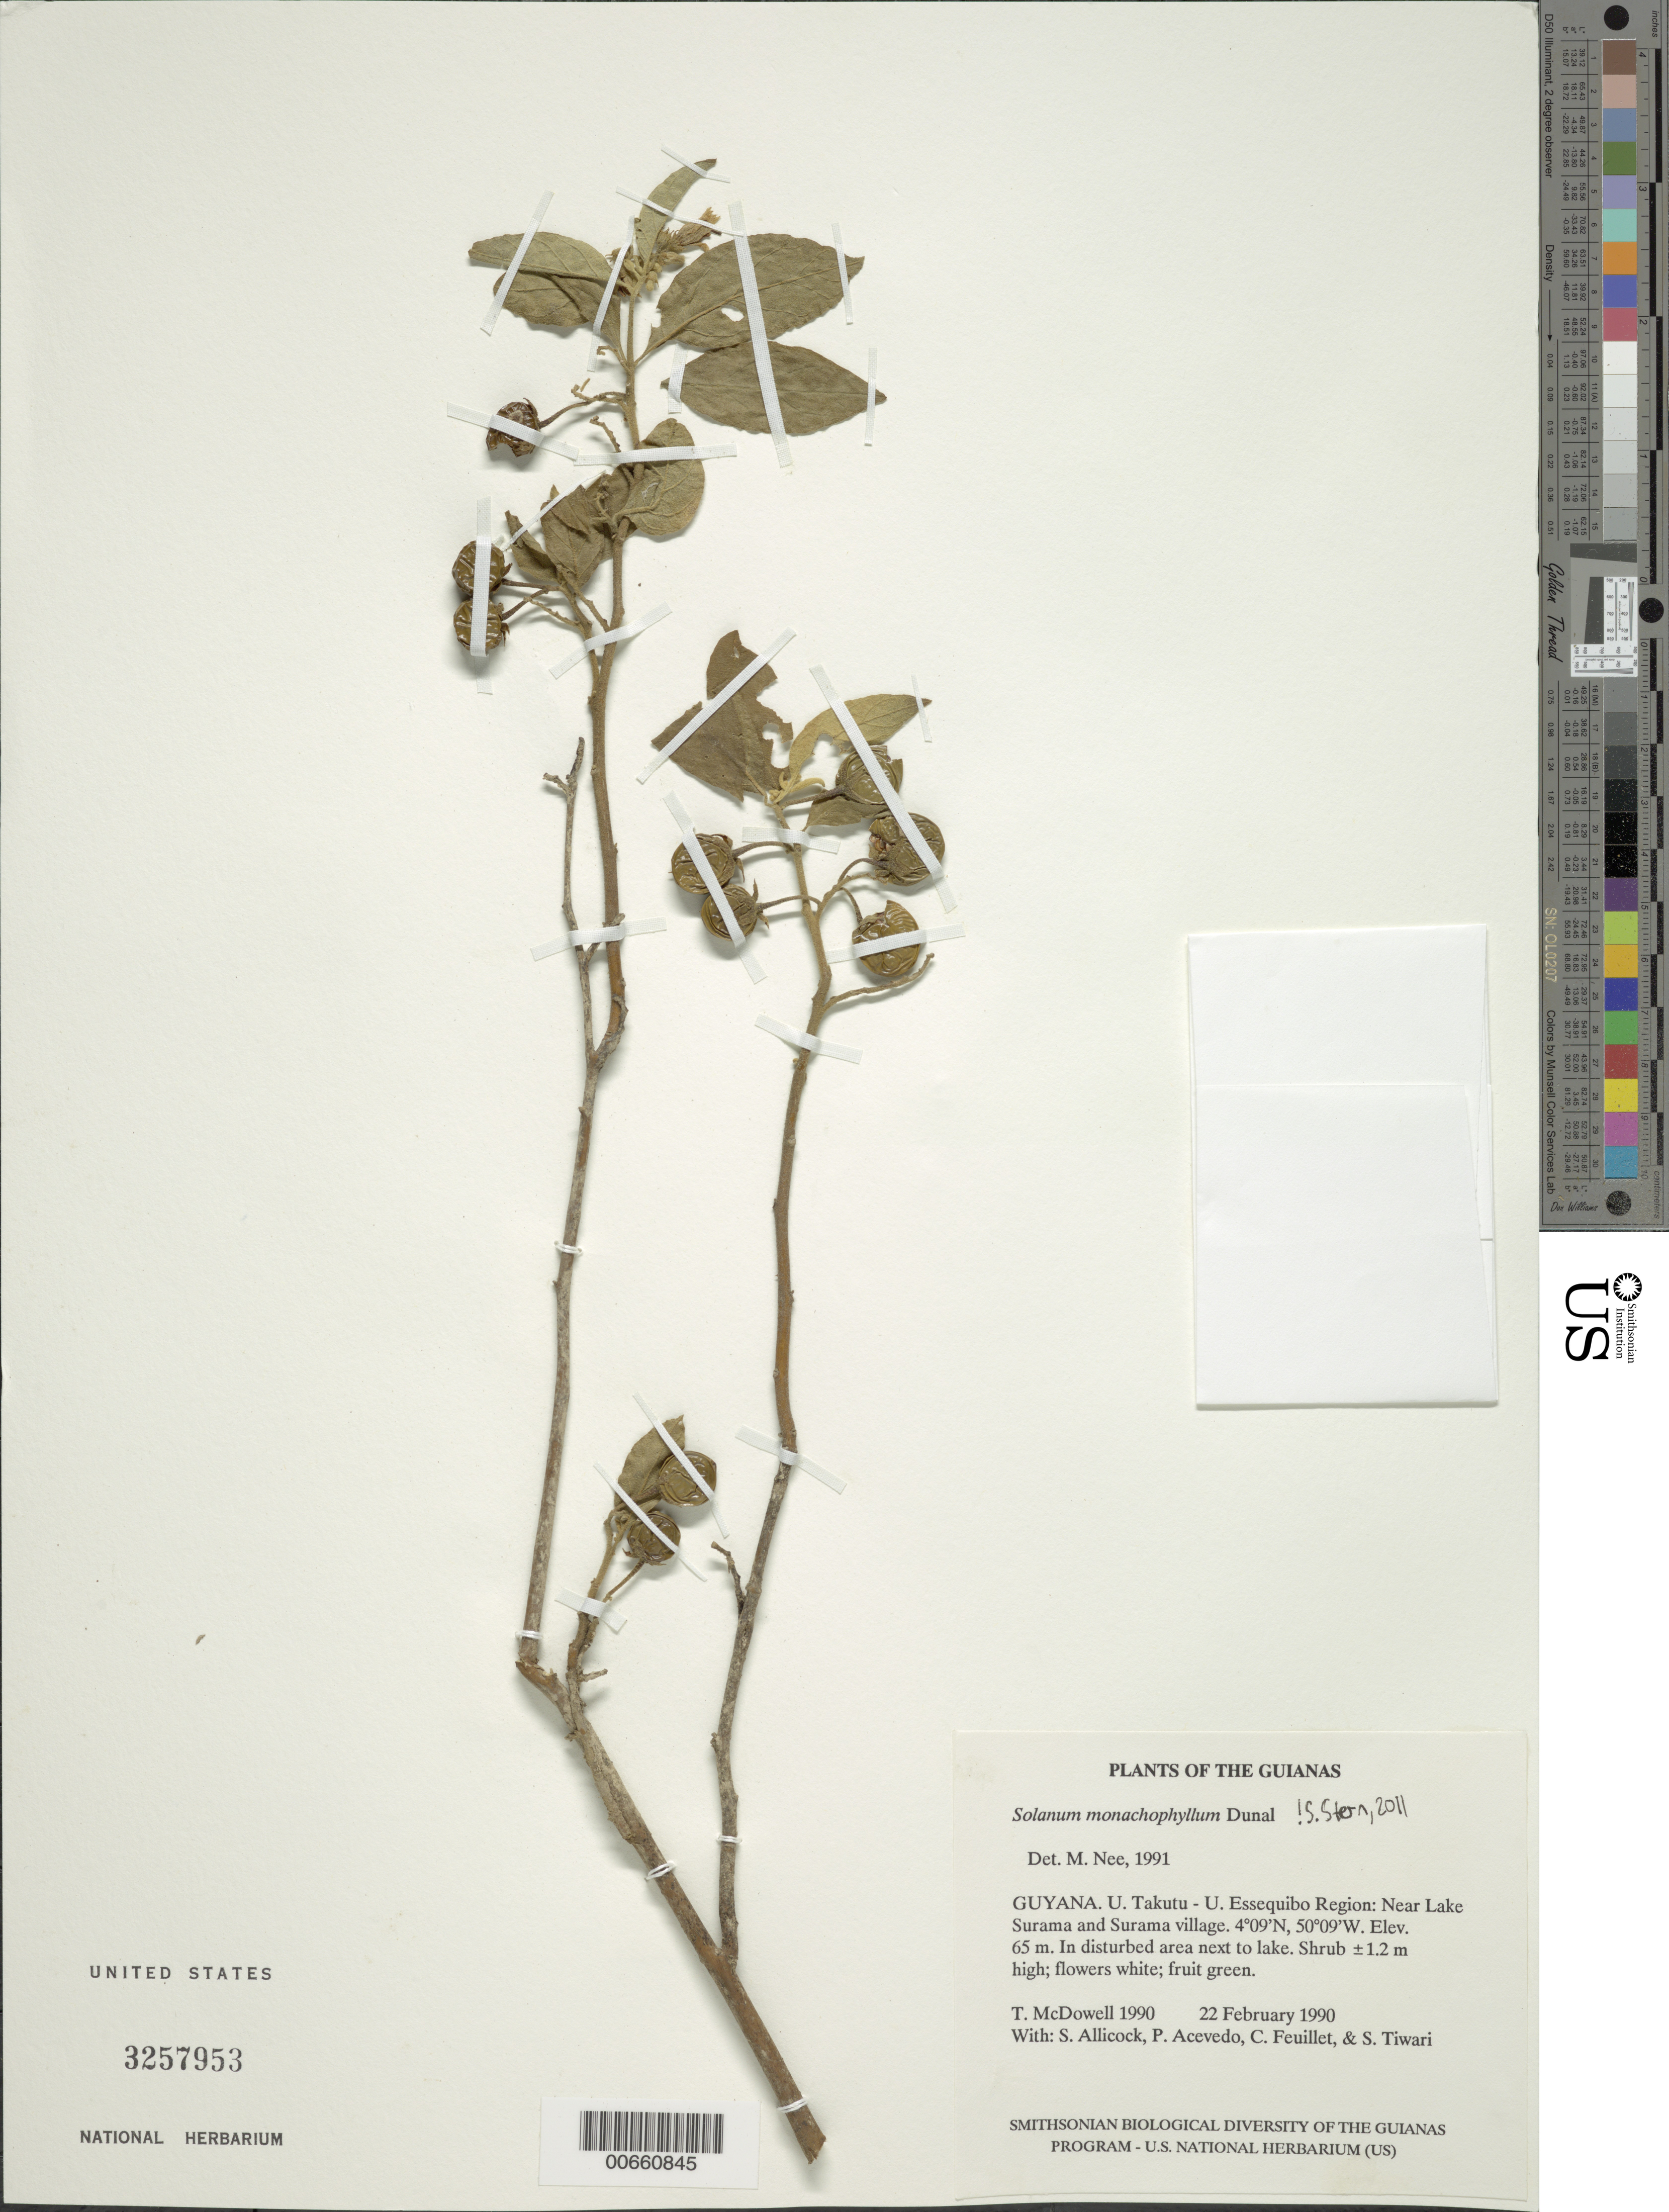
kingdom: Plantae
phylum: Tracheophyta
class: Magnoliopsida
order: Solanales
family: Solanaceae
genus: Solanum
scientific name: Solanum monachophyllum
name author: Dunal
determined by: Nee, Michael H.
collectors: T. McDowell, S. Allicock, P. Acevedo-Rodr., C. Feuillet & S. Tiwari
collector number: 1990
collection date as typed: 2 Feb 1990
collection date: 1990-02-02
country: Guyana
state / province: U. Takutu-U. Essequibo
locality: Lake Surama, about 3 mi. NE of Surama village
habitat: Disturbed area next to lake.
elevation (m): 65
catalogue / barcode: US 3257953